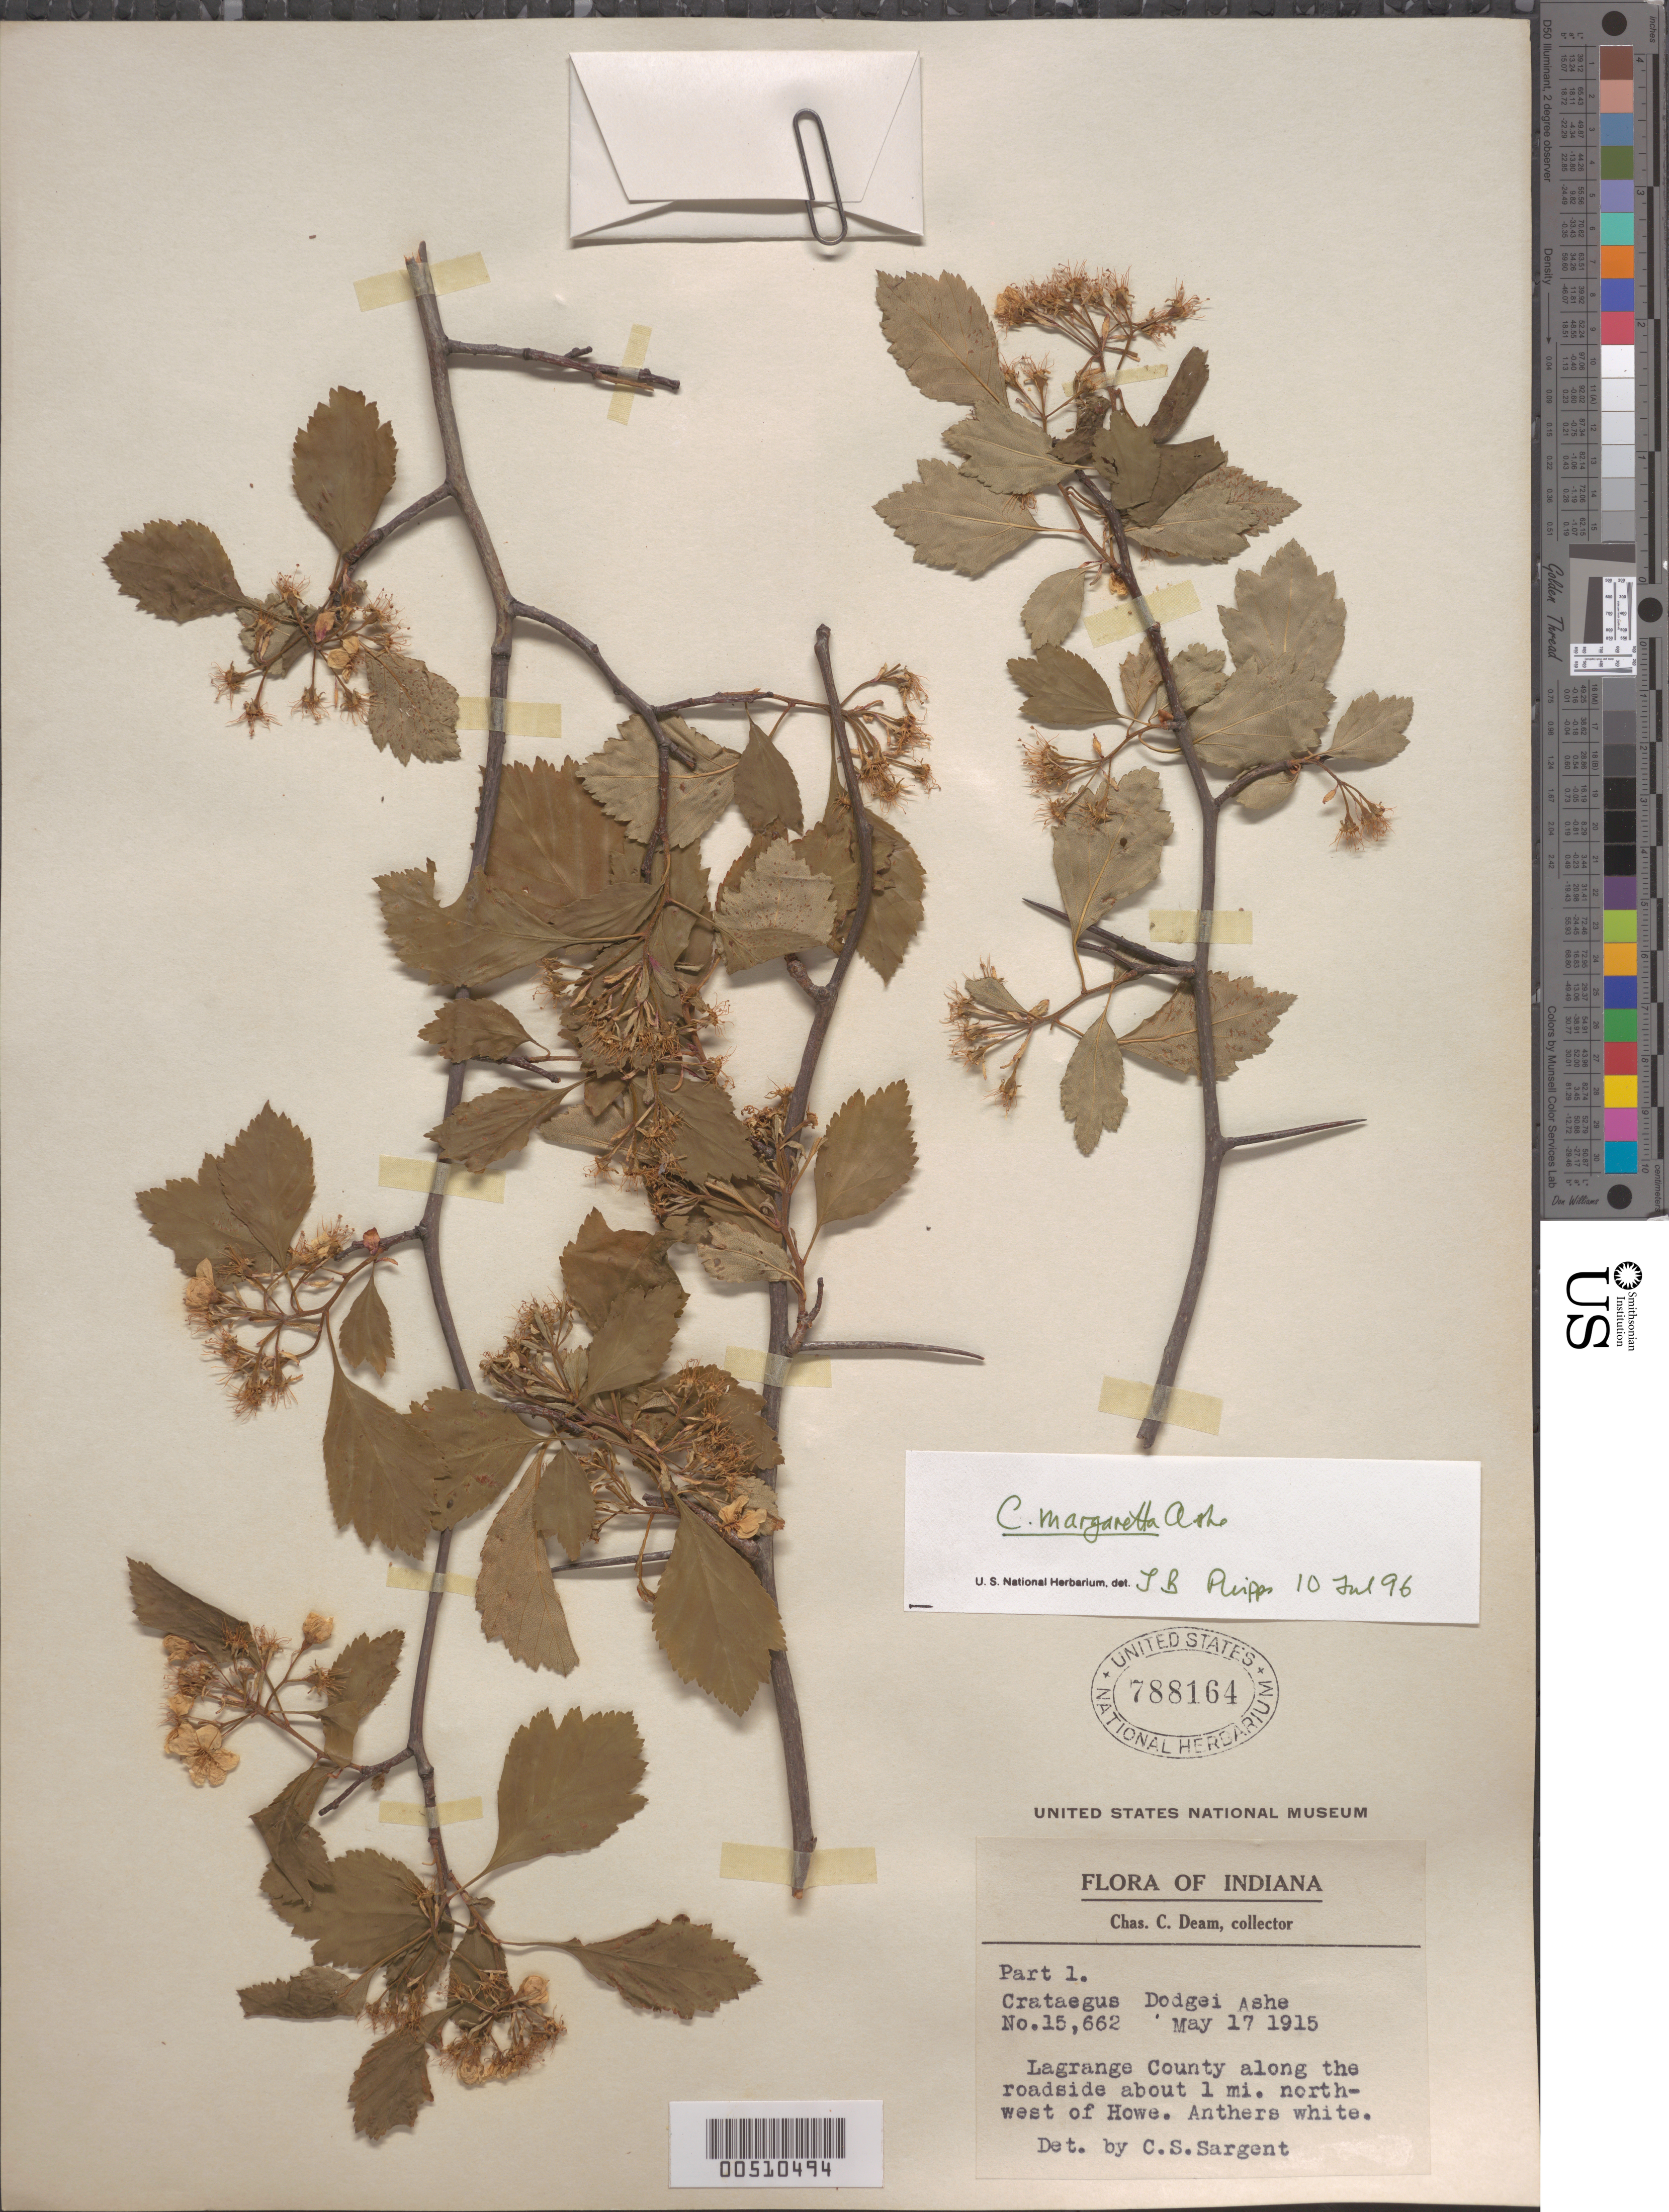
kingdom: Plantae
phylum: Tracheophyta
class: Magnoliopsida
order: Rosales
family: Rosaceae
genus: Crataegus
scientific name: Crataegus margarettae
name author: Ashe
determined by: Phipps, James B., (UWO), University of Western Ontario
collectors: C. C. Deam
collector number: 15662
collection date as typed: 17 May 1915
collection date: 1915-05-17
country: United States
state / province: Indiana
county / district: Lagrange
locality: About 1 mi. NW of Howe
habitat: Along the roadside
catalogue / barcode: US 788164